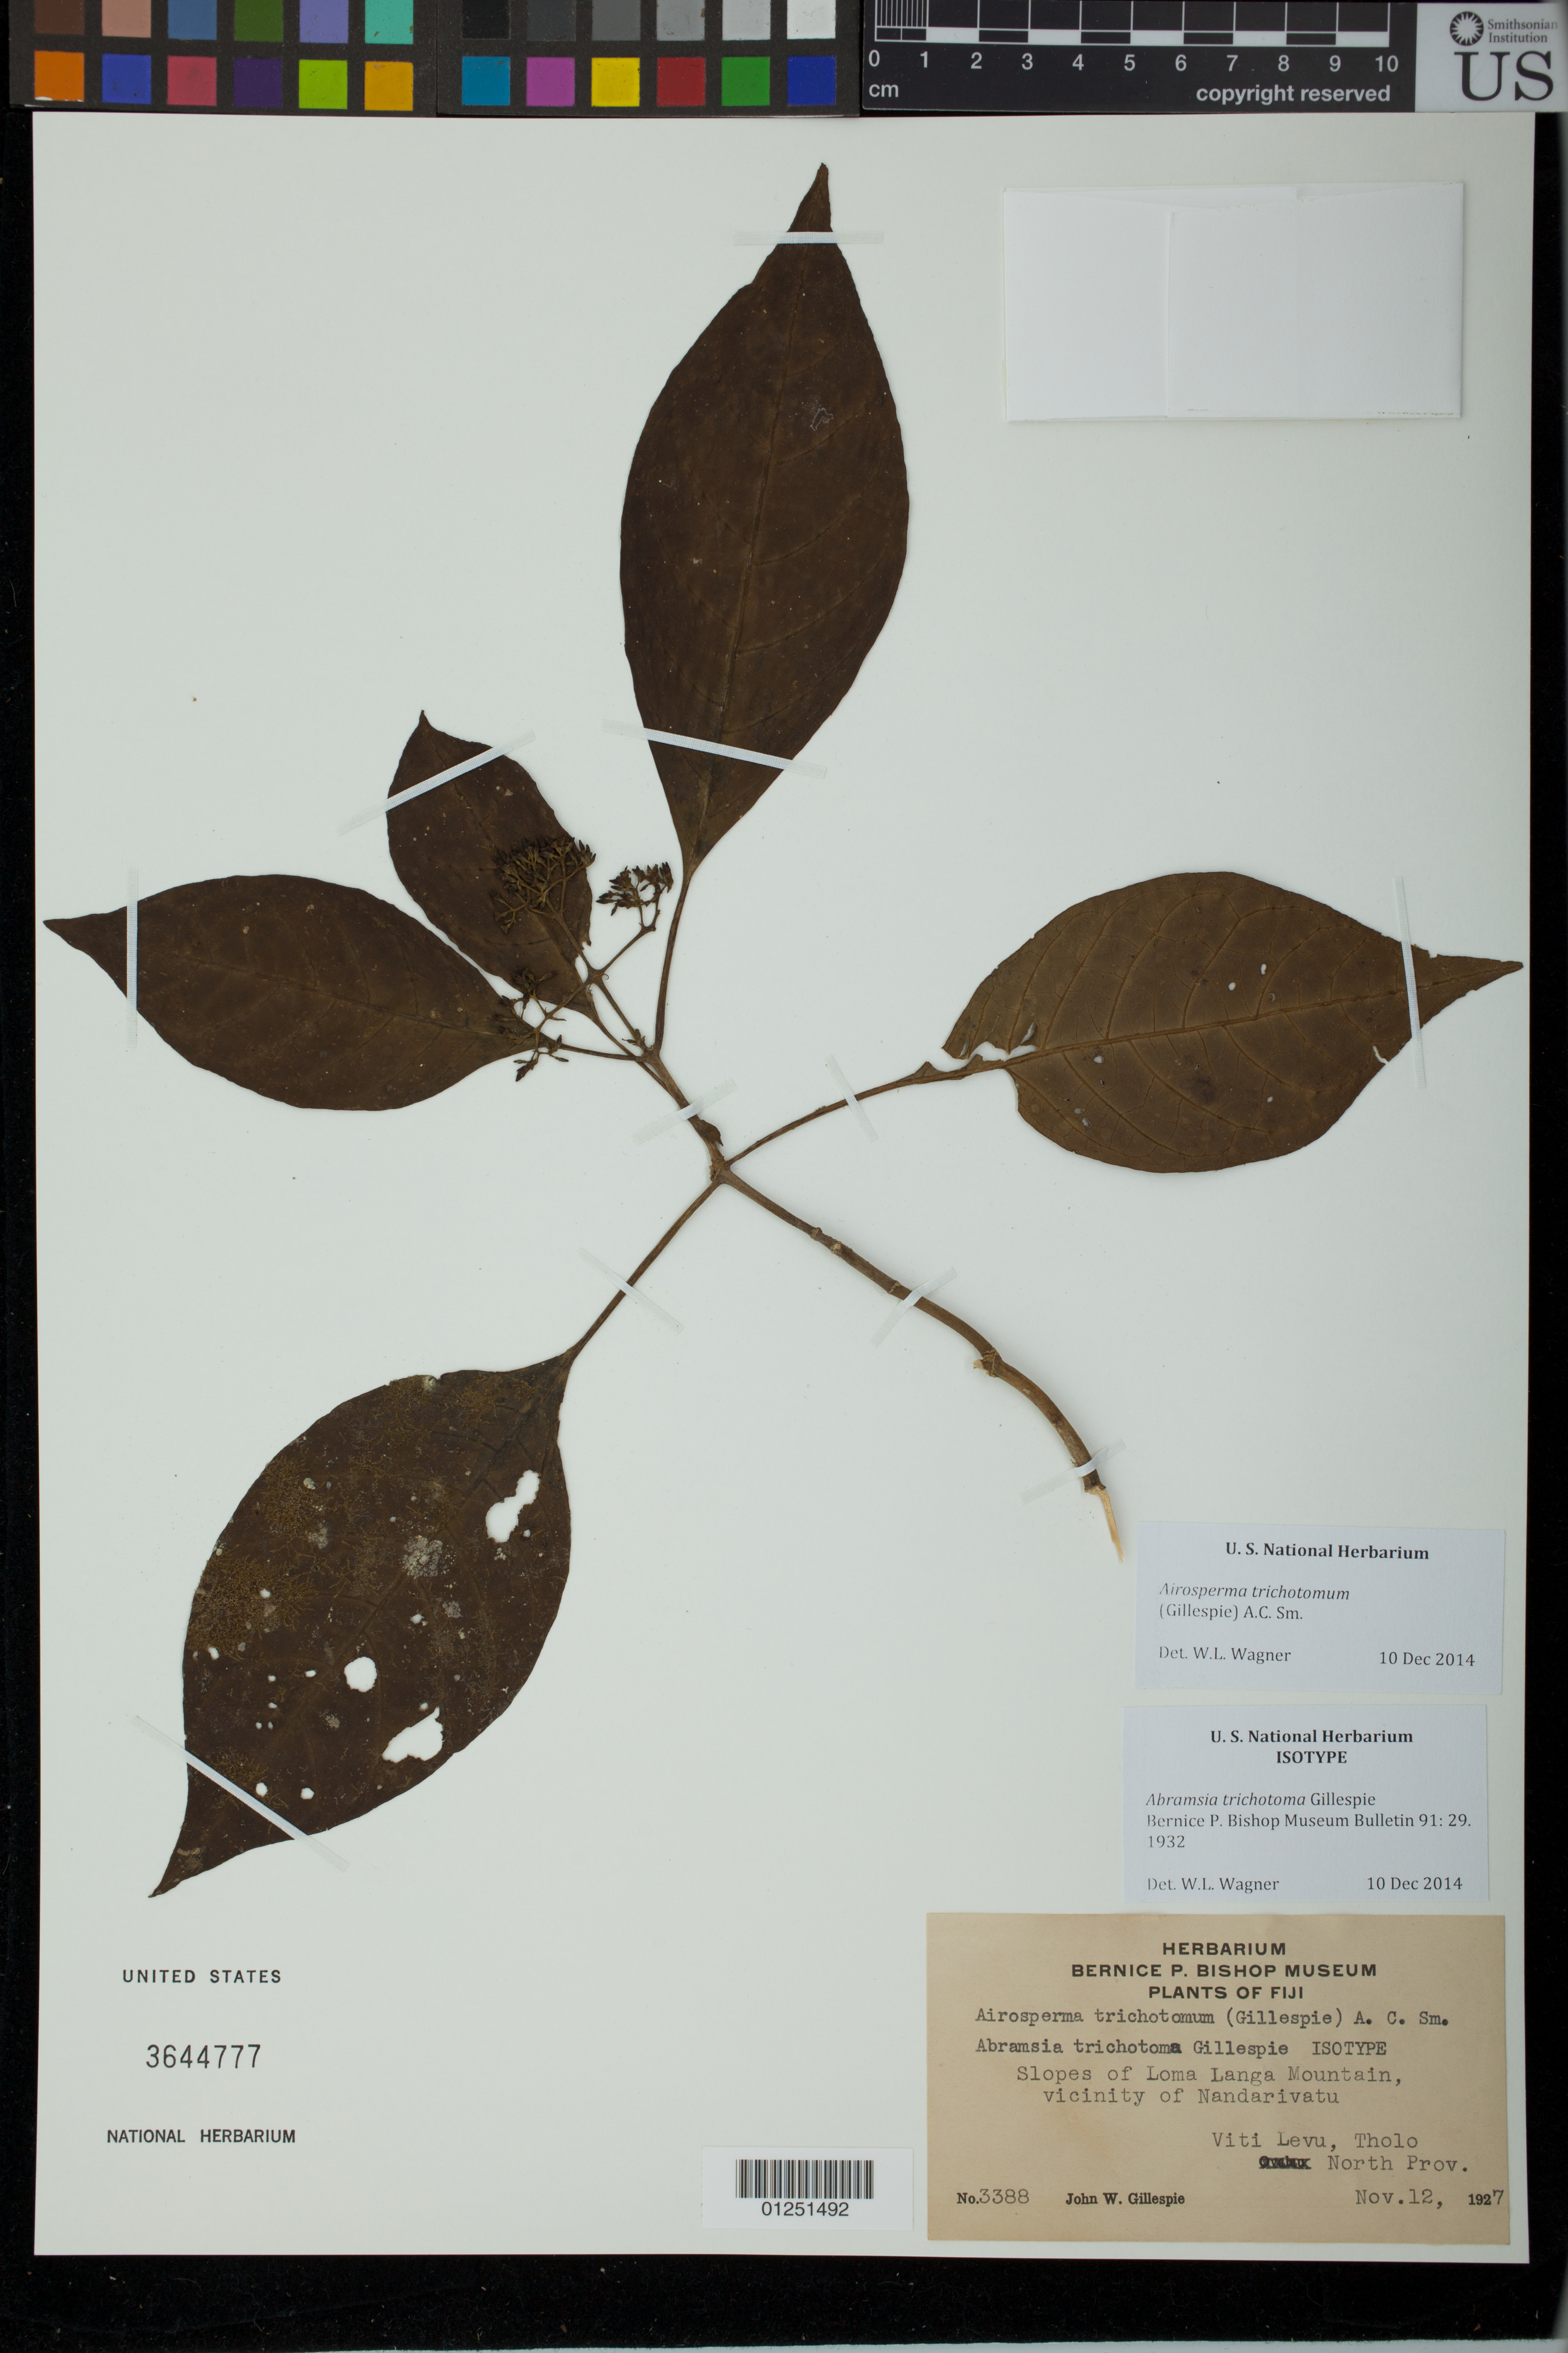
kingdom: Plantae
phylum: Tracheophyta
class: Magnoliopsida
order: Gentianales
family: Rubiaceae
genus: Abramsia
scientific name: Abramsia trichotoma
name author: Gillespie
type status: Isotype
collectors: J. W. Gillespie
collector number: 3388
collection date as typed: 12 Nov 1927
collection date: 1927-11-12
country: Fiji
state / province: Tholo North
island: Viti Levu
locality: Slopes of Loma Langa Mountain, vicinity of Nandarivatu.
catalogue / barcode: US 3644777